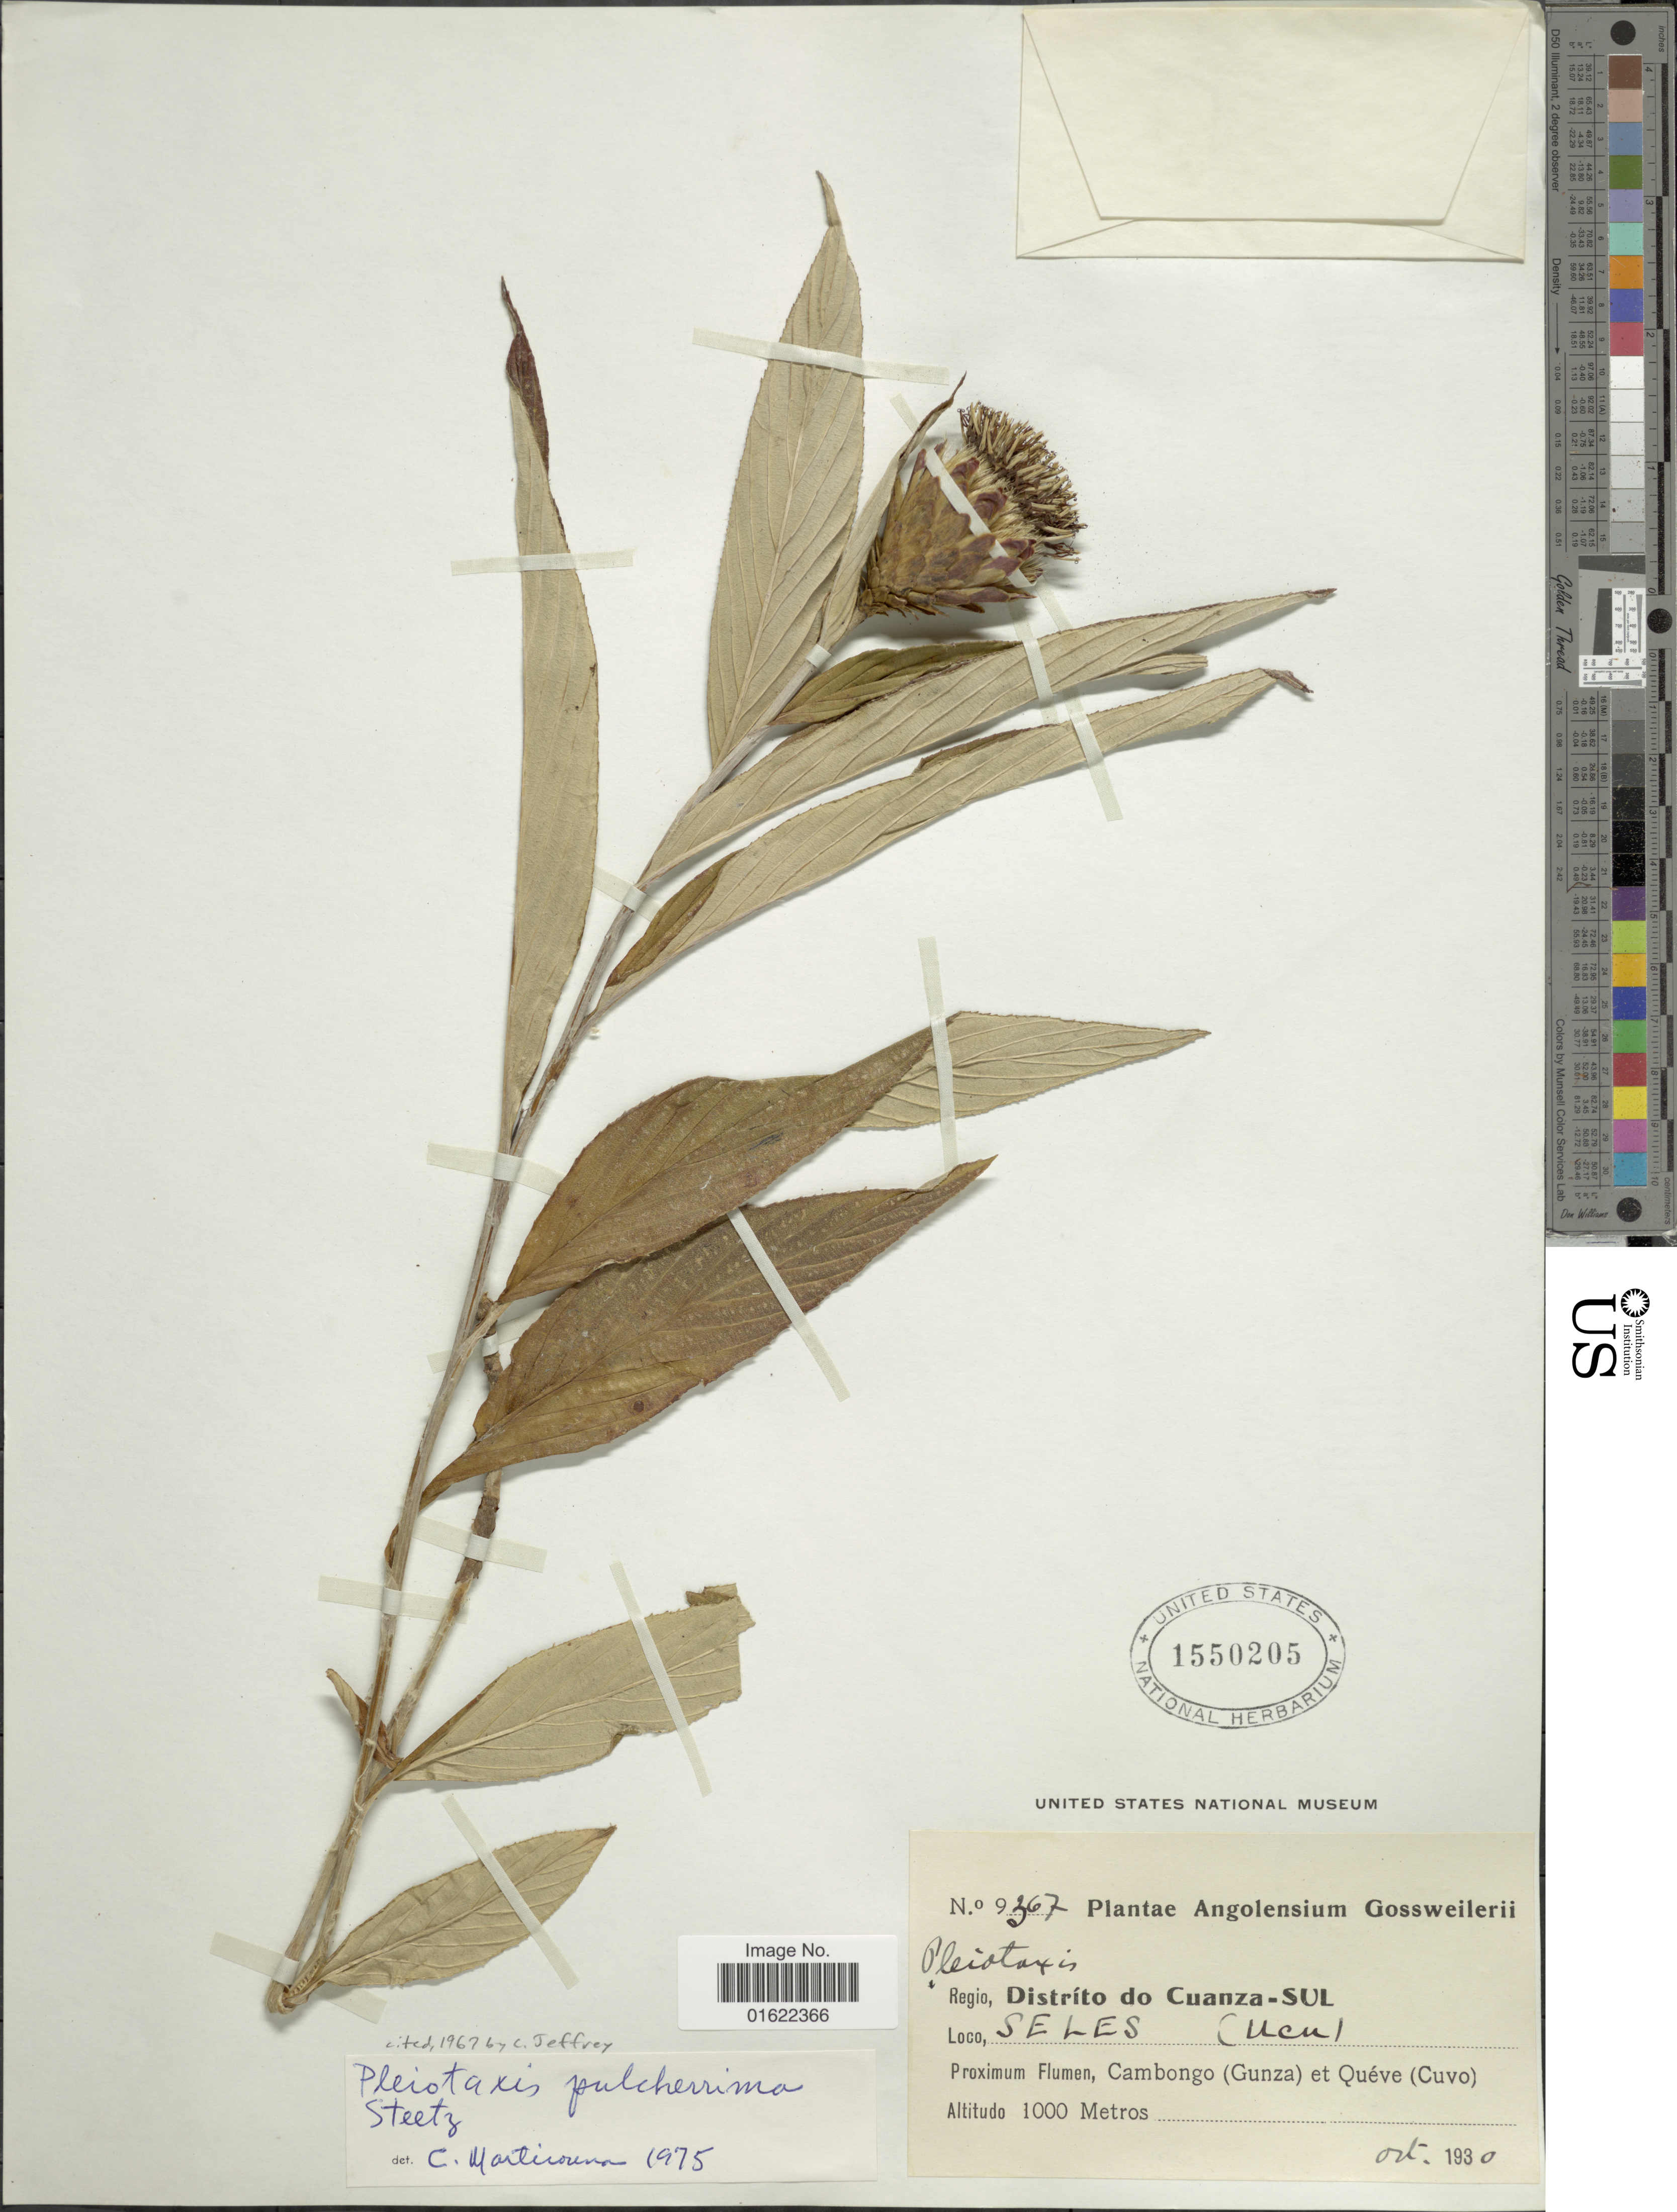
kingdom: Plantae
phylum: Tracheophyta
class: Magnoliopsida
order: Asterales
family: Asteraceae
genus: Pleiotaxis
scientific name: Pleiotaxis pulcherrima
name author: Steetz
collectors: -. Gossweiler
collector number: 9367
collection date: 1930-10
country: Angola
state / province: Cuanza Sul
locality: Distrito Cuanza- Sul. Seles (Ucu), Proximun Flumen, Cambongo (Gunza) et Queve (Cuvo)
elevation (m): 1000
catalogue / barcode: US 1550205